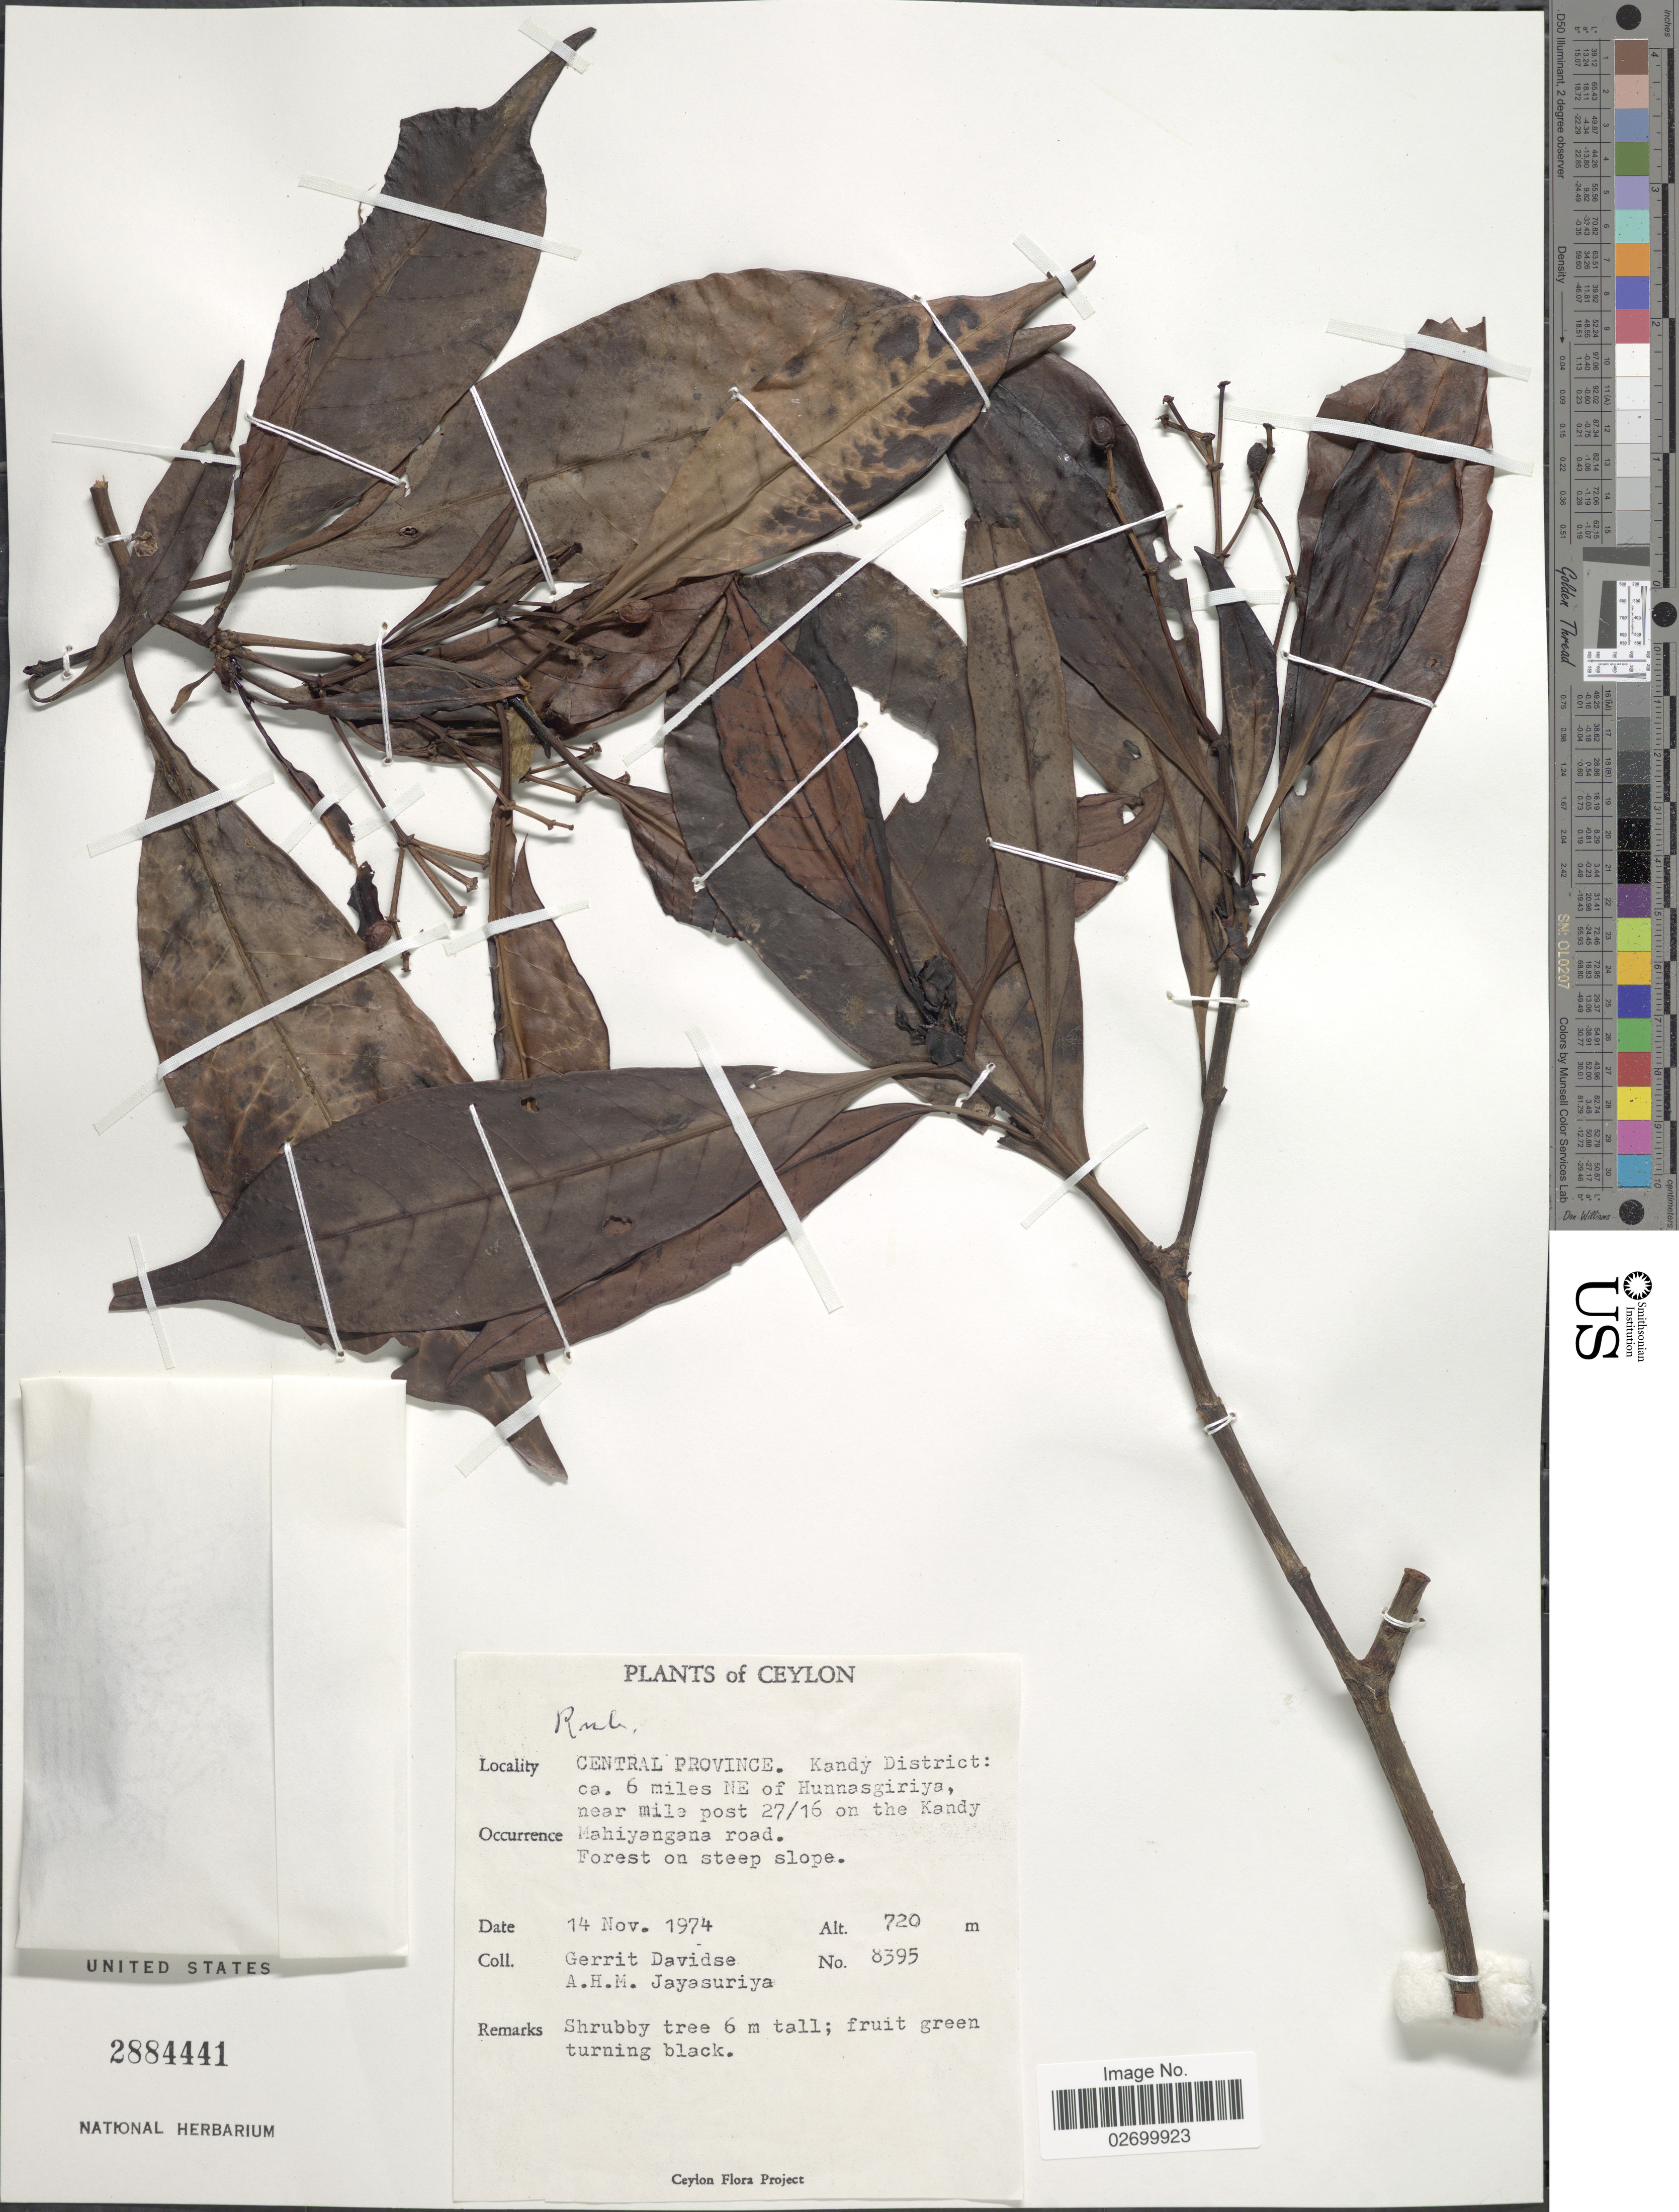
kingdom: Plantae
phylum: Tracheophyta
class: Magnoliopsida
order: Gentianales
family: Rubiaceae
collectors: G. Davidse & A. H. Jayasuriya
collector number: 8395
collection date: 1974-11-14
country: Sri Lanka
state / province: Central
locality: Ceylon. Kandy District: ca. 6 miles Ne of Hunnasgiriya, near Mile post 27/16 on the Kandy Mahiyangana road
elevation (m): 720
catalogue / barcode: US 2884441